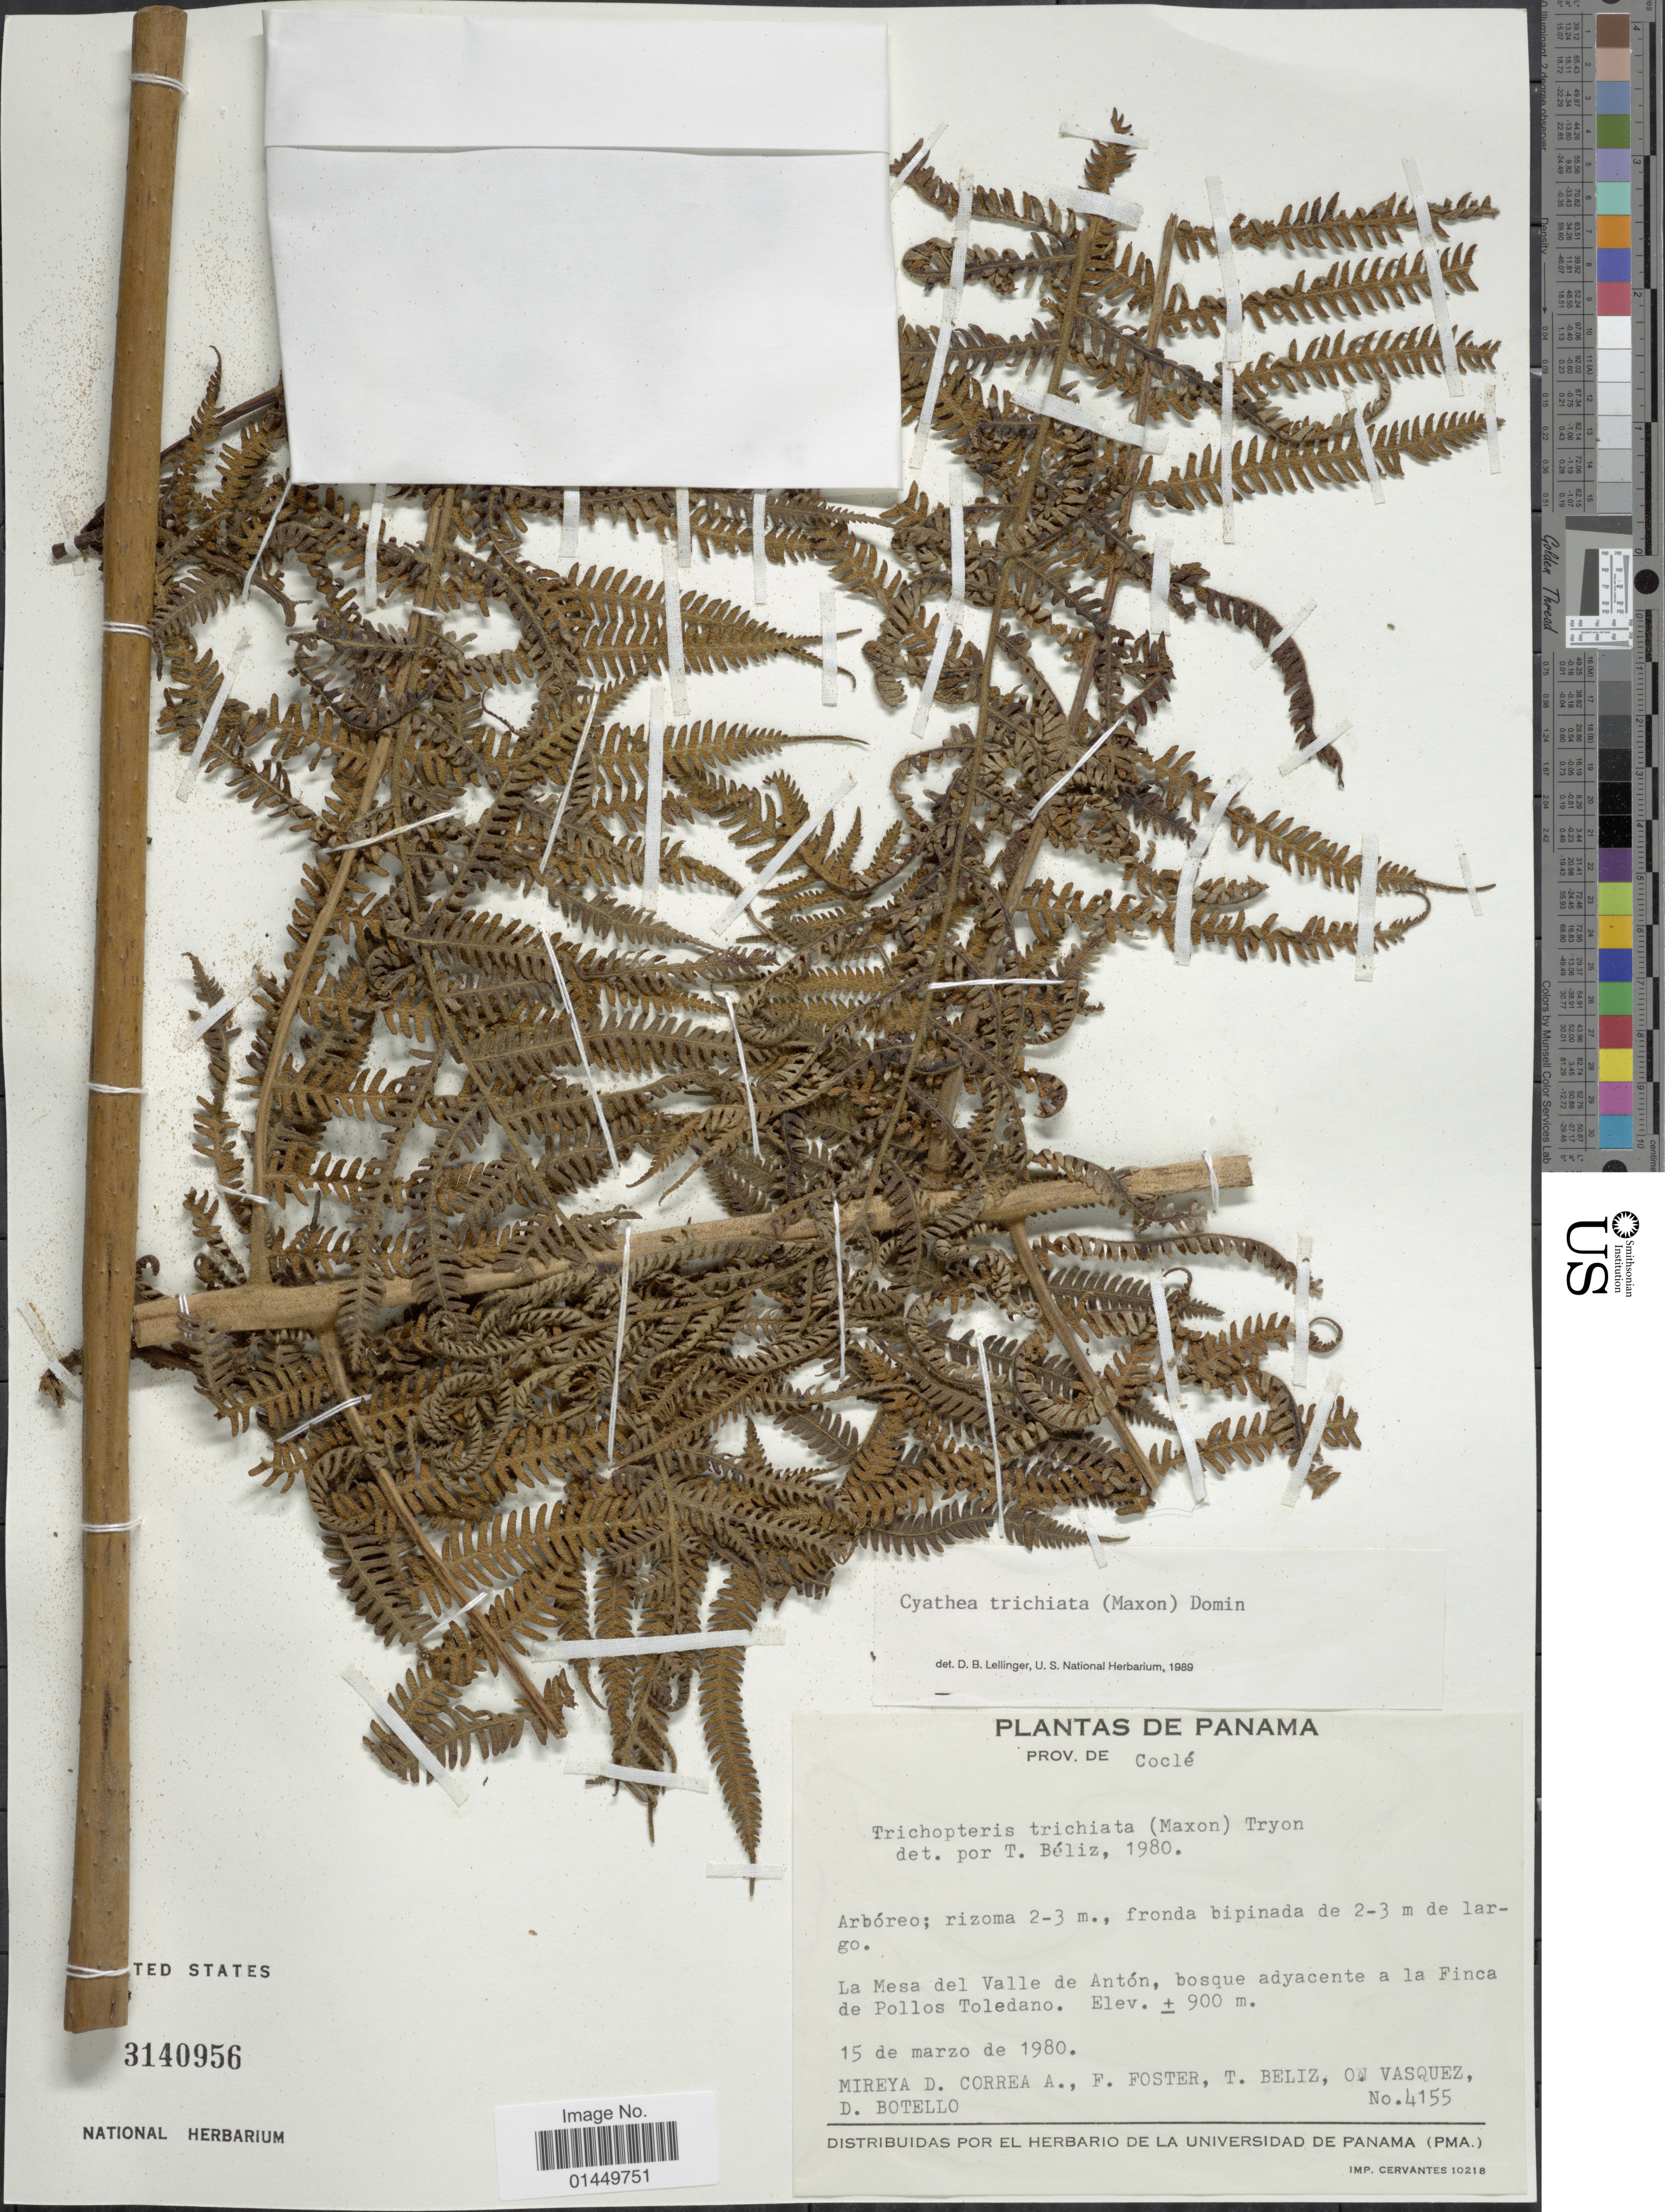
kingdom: Plantae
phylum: Tracheophyta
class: Polypodiopsida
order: Cyatheales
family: Cyatheaceae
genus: Cyathea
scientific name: Cyathea trichiata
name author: (Maxon) Domin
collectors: M. D. Corrêa-A., F. Foster, T. Béliz, O. Vásquez & D. Botello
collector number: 4155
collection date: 1980-03-15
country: Panama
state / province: Coclé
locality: Prov. de Cocle, La Mesa del Valle de Anton, bosque adyacente a la Finca de Pollos Toledano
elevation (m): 900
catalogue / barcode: US 3140956